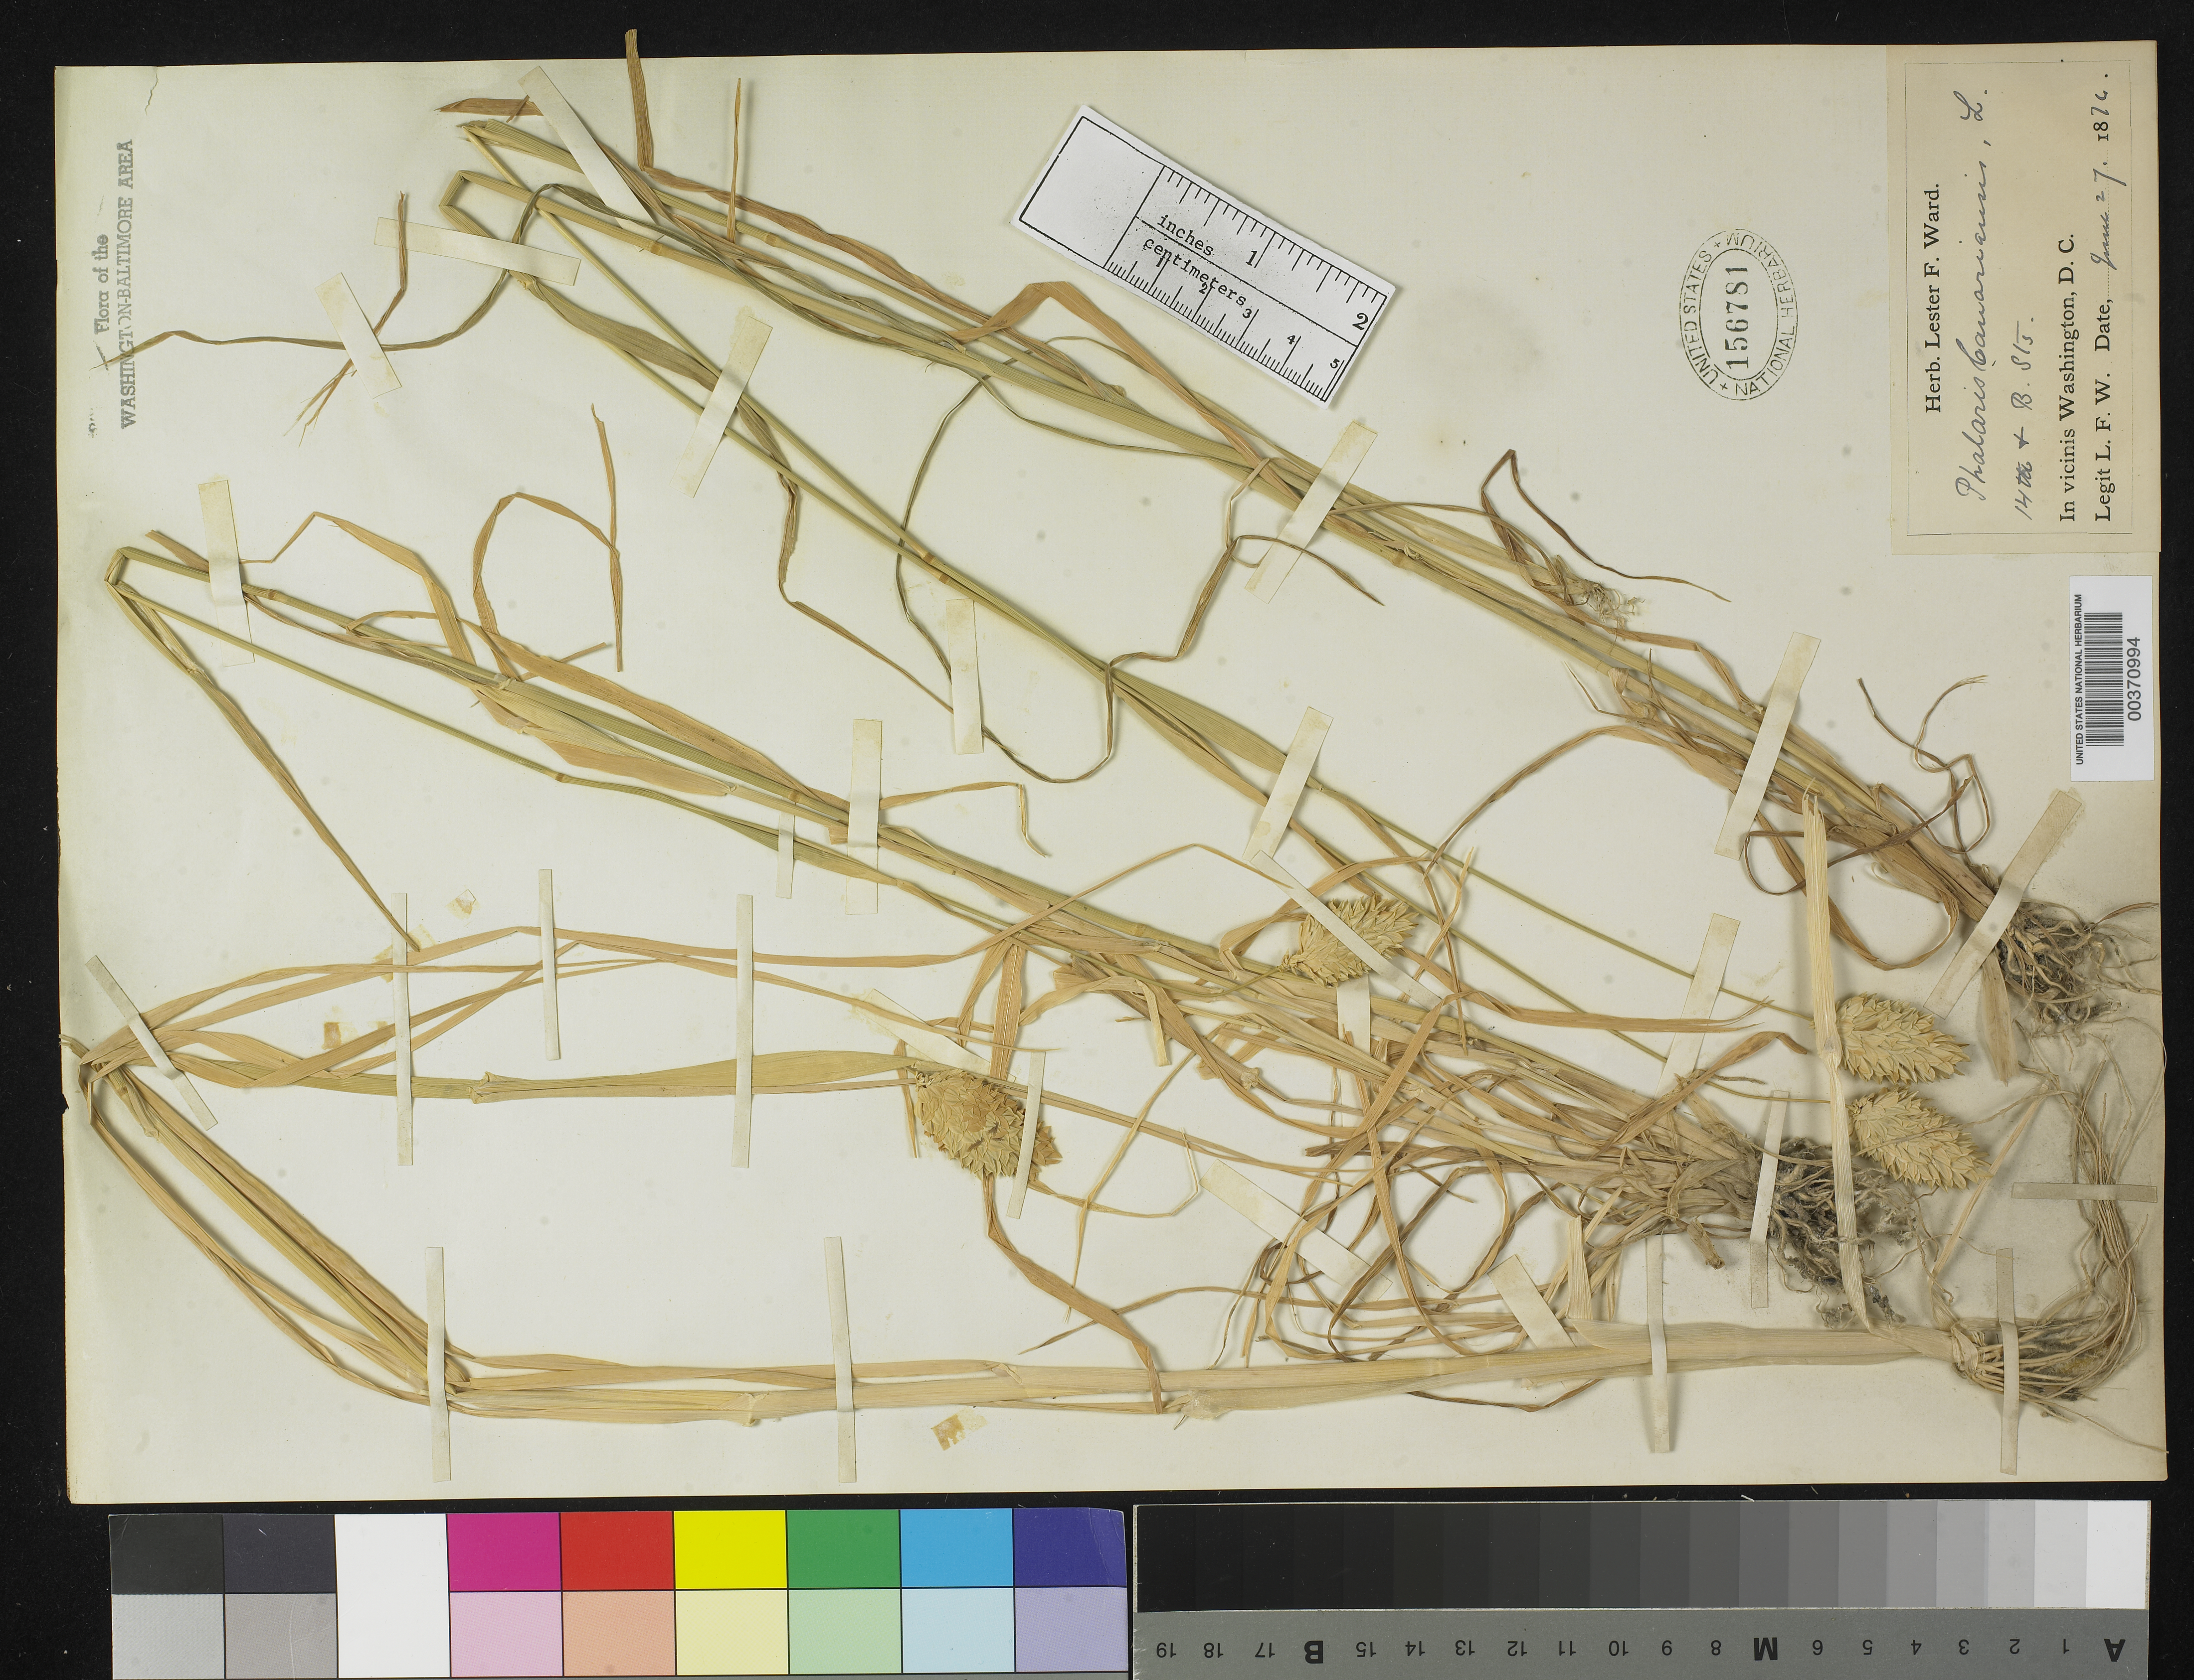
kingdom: Plantae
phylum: Tracheophyta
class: Liliopsida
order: Poales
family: Poaceae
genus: Phalaris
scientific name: Phalaris canariensis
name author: L.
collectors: L. F. Ward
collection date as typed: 27 Jun 1876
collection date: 1876-06-27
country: United States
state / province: District of Columbia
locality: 14th and B Streets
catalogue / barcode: US 156781